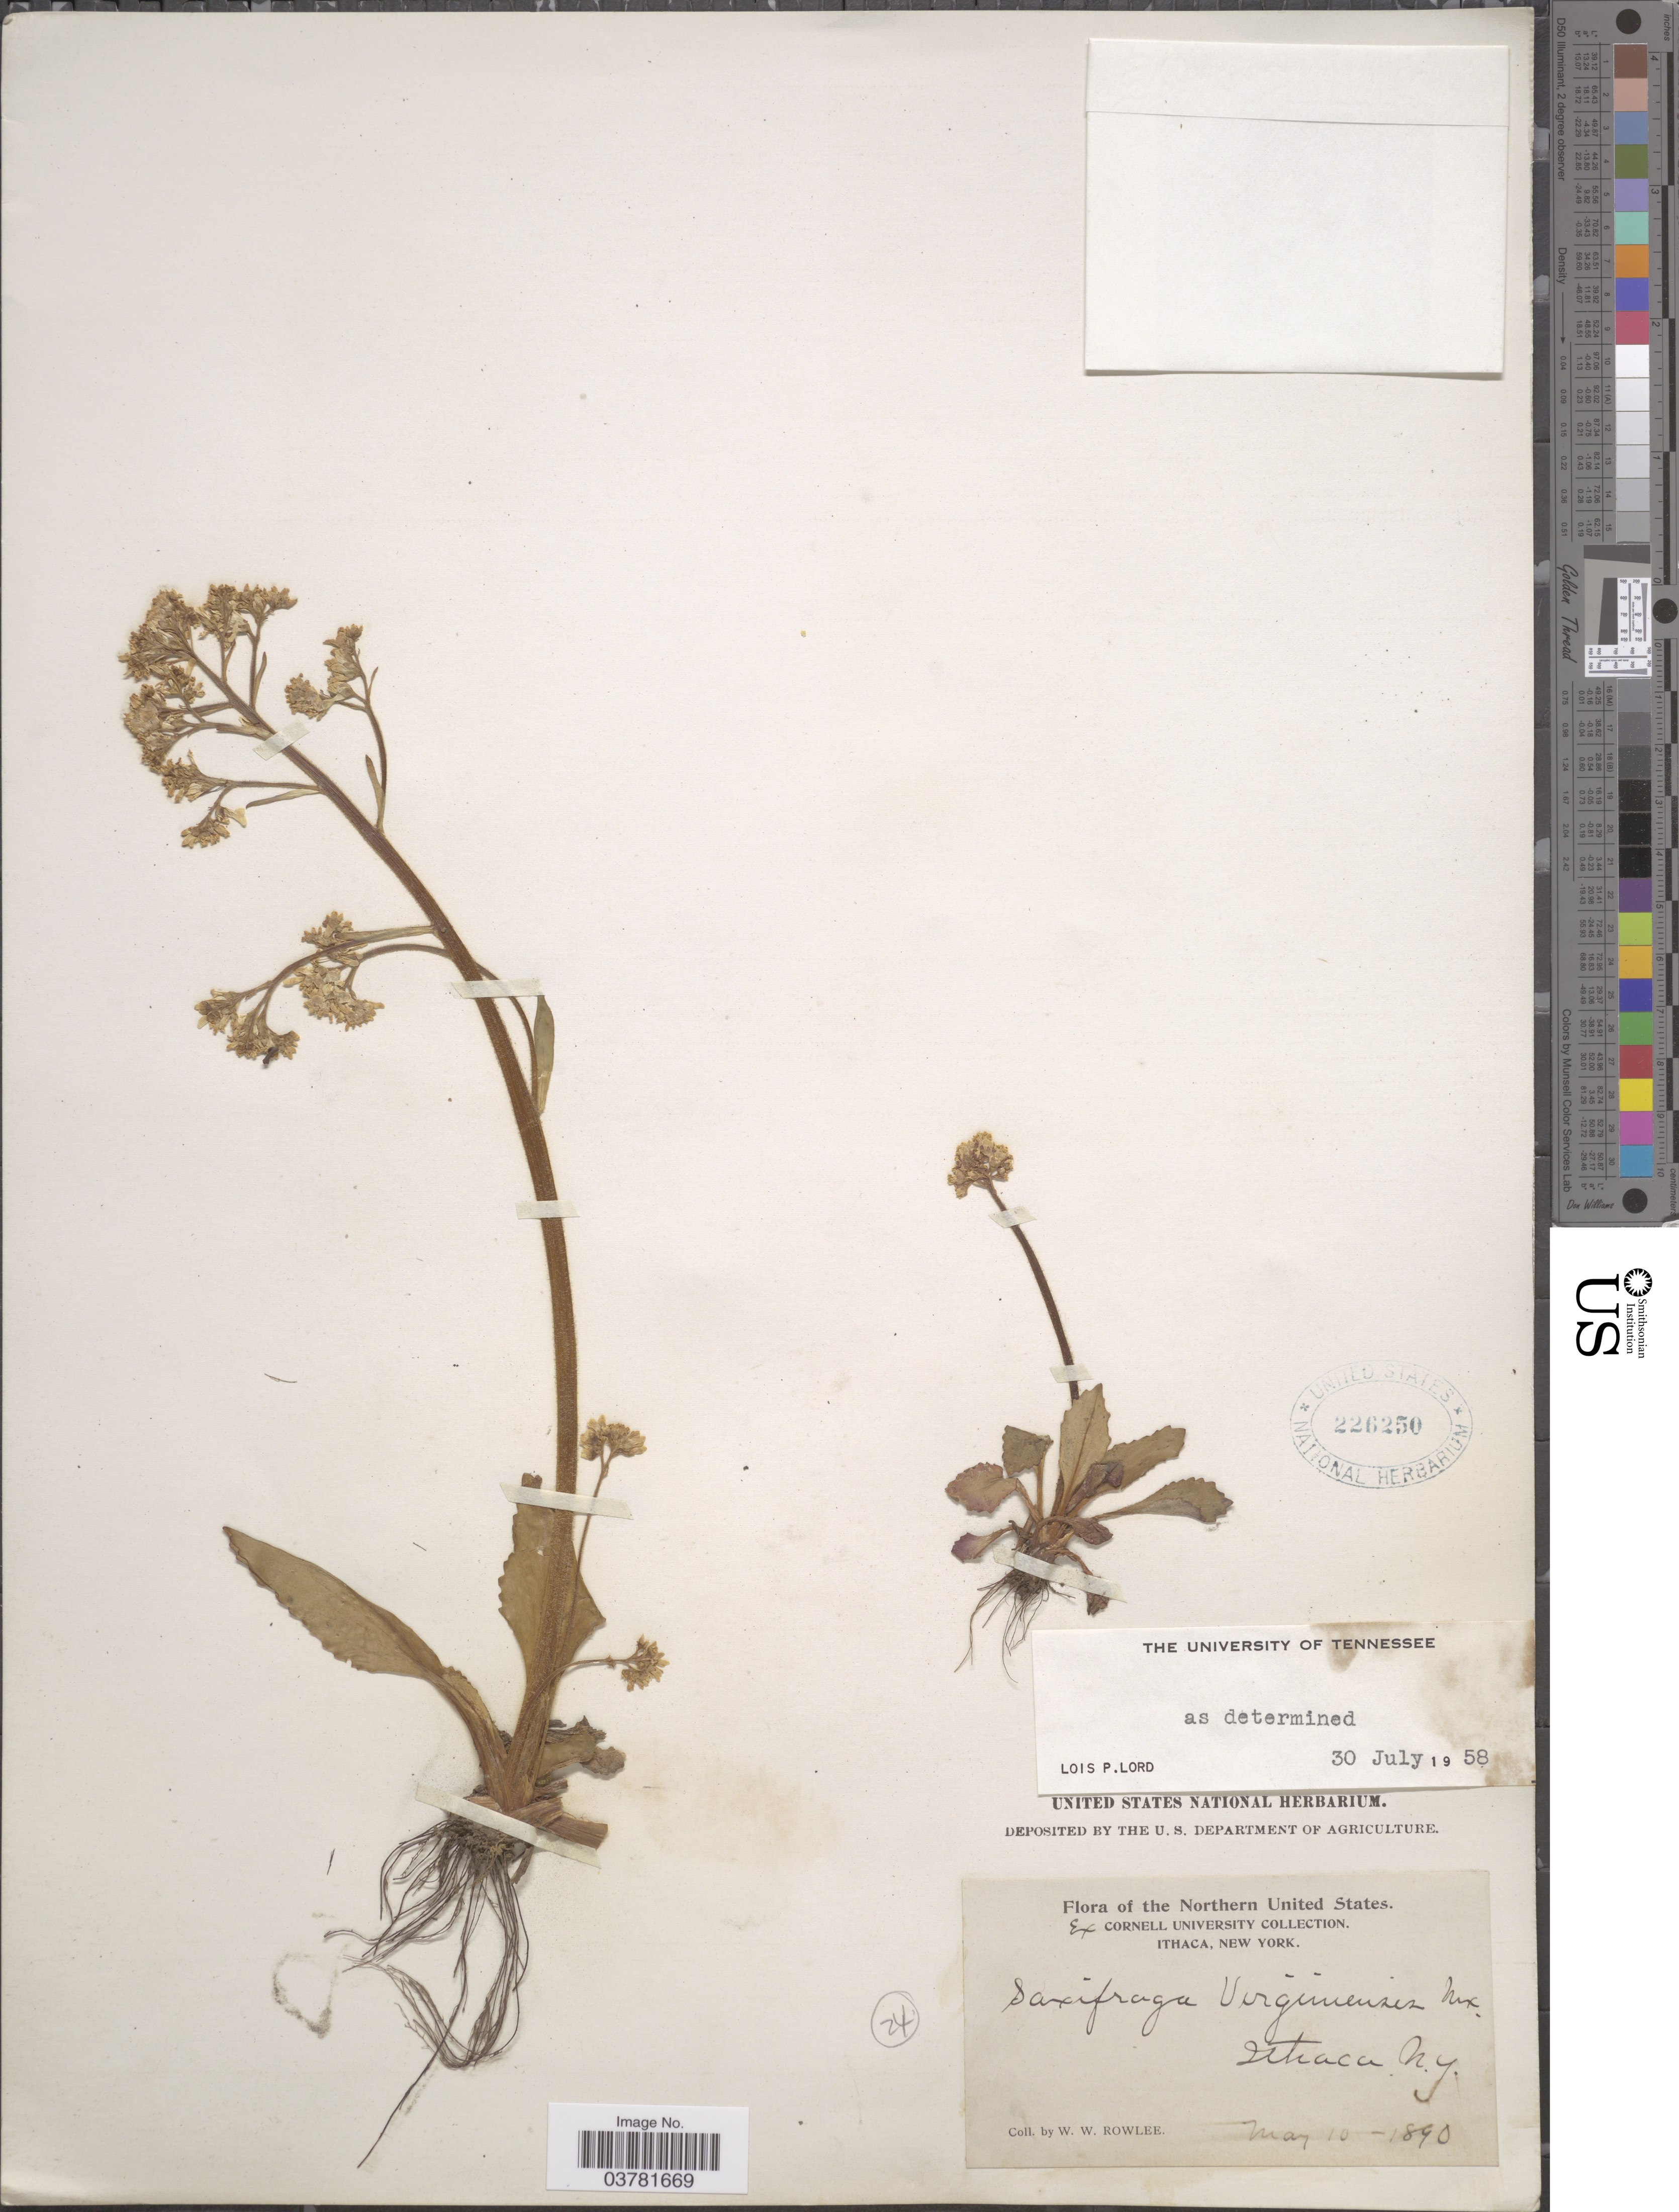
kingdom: Plantae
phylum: Tracheophyta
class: Magnoliopsida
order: Saxifragales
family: Saxifragaceae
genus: Micranthes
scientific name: Micranthes virginiensis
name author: (Michx.) Small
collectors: W. W. Rowlee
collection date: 1890-05-10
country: United States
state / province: New York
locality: The Northern United States. Ithaca.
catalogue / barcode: US 226250